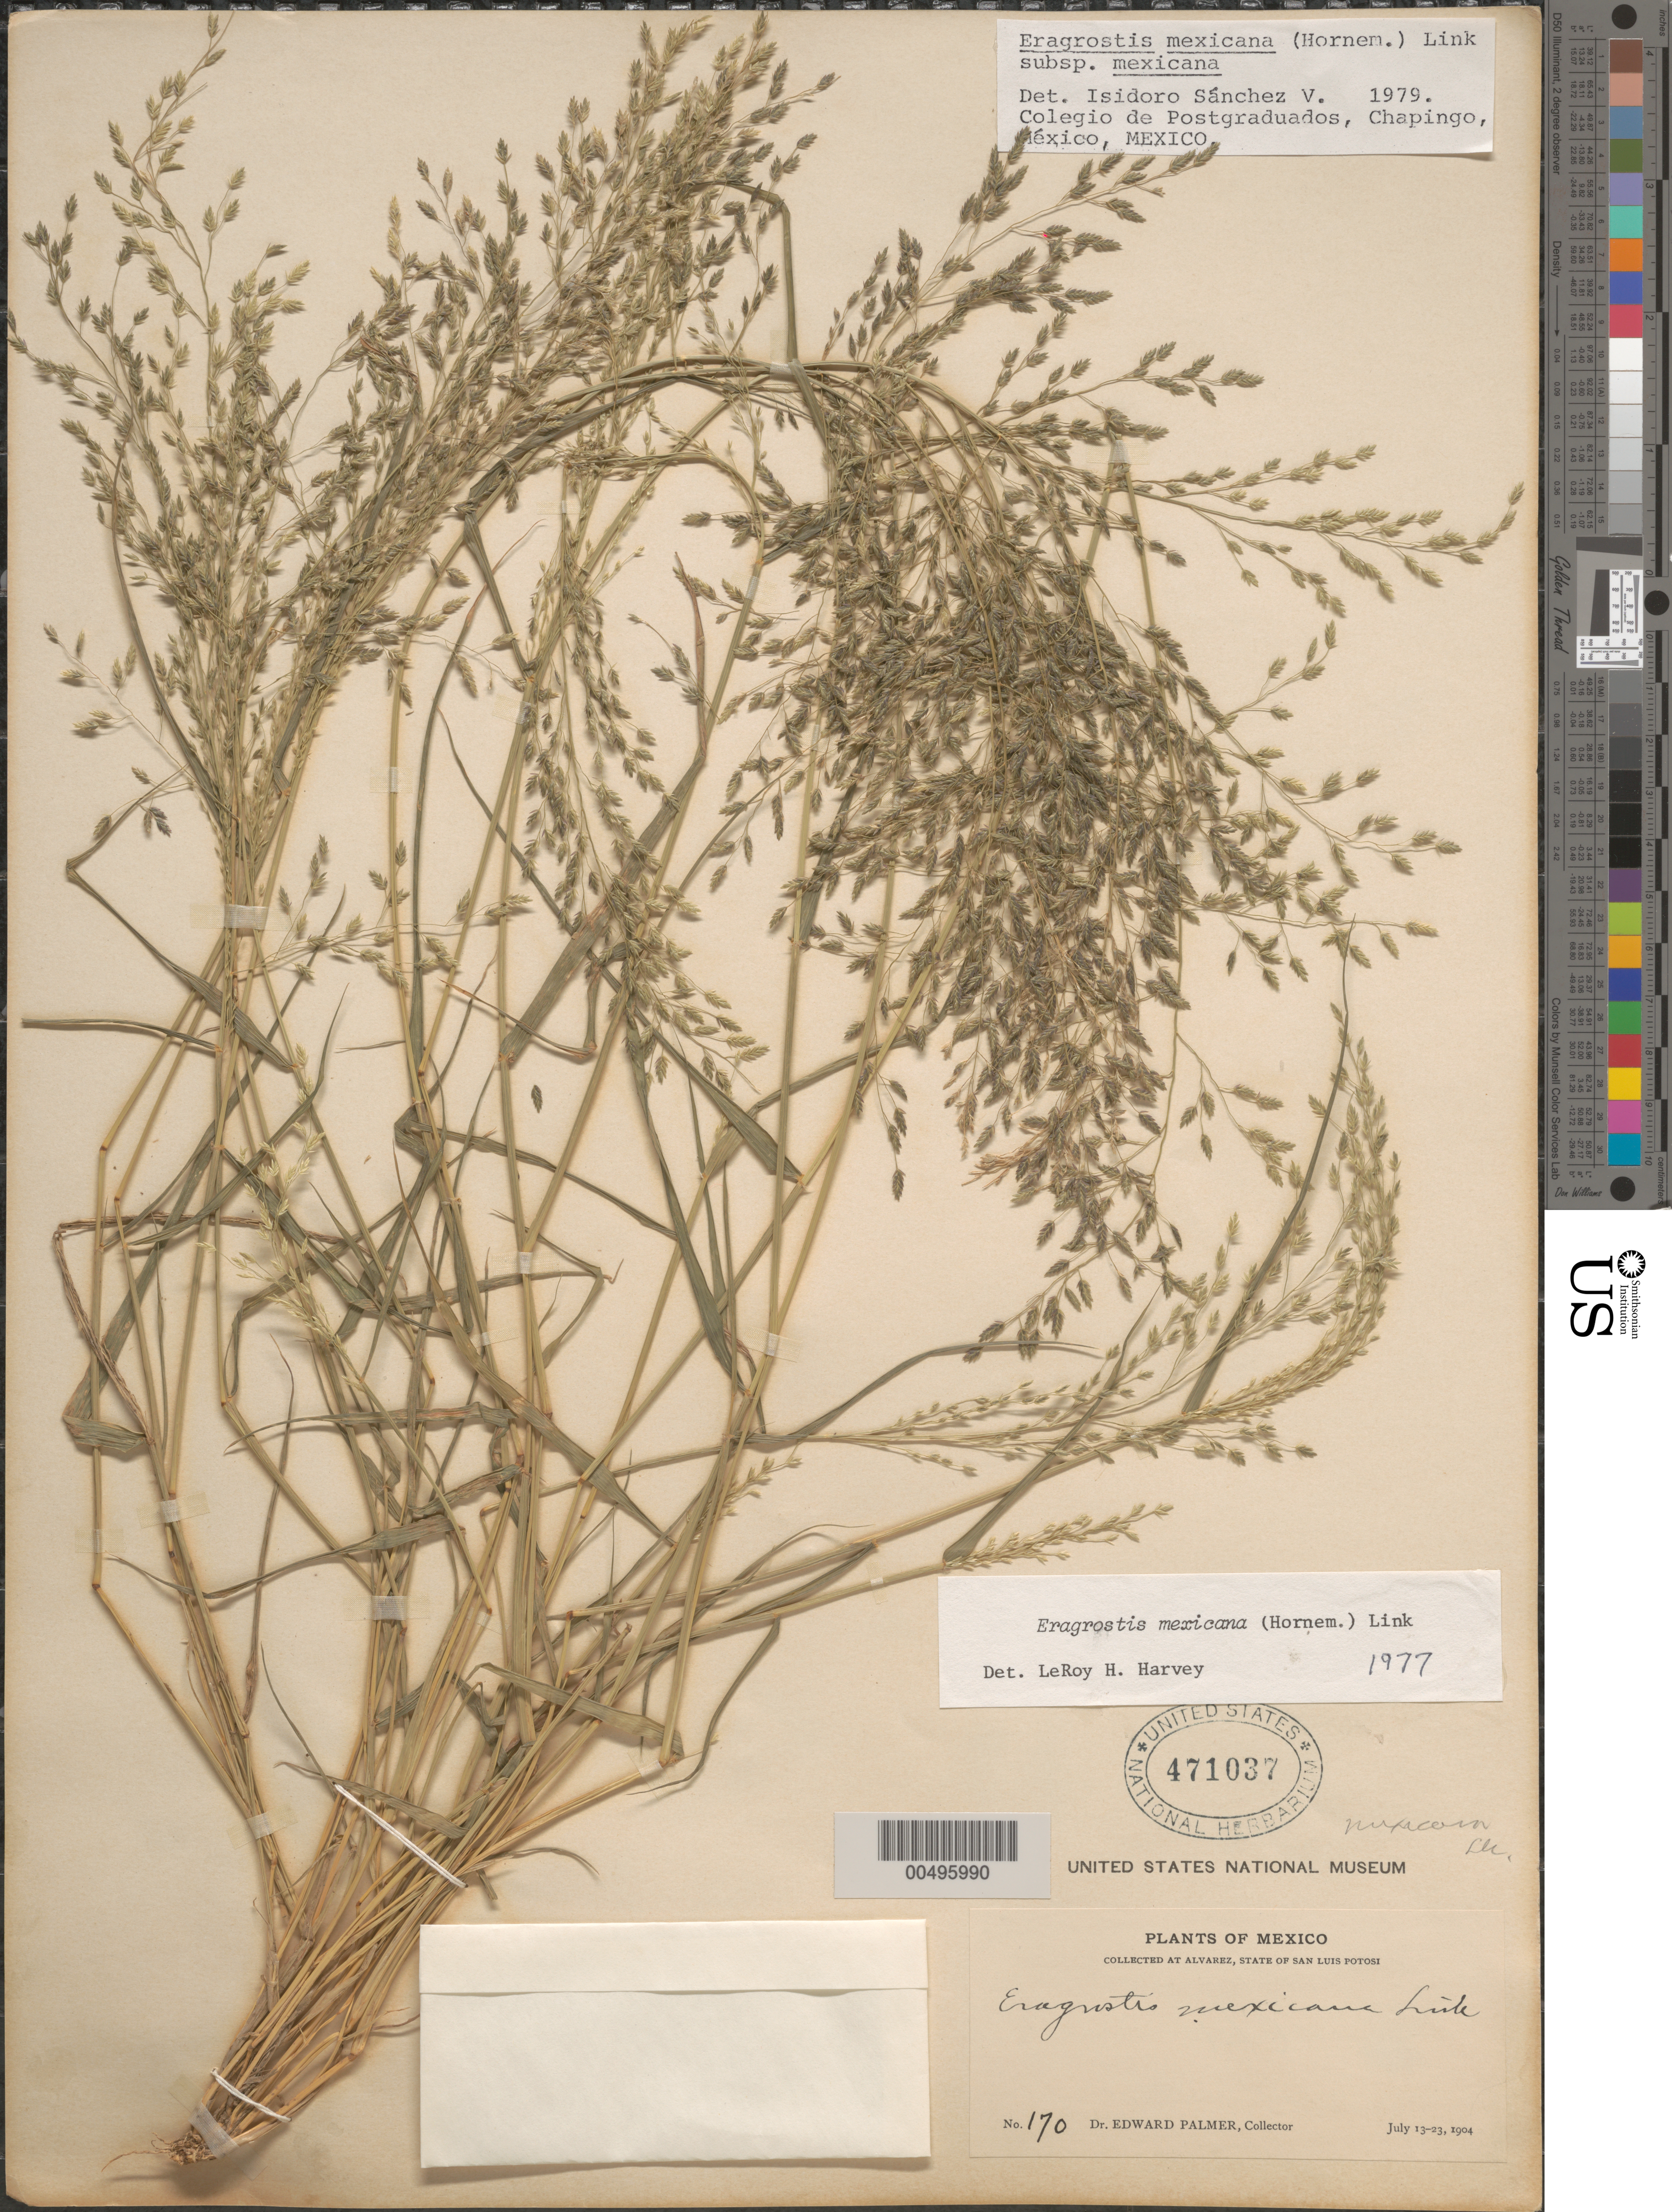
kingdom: Plantae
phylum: Tracheophyta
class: Liliopsida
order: Poales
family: Poaceae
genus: Eragrostis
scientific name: Eragrostis mexicana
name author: (Hornem.) Link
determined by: Sánchez Vega, I. M.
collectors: E. Palmer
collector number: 170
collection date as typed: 13 Jul 1904 to 23 Jul 1904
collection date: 1904-07-13/1904-07-23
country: Mexico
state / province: San Luis Potosi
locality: At Alvarez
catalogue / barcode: US 471037